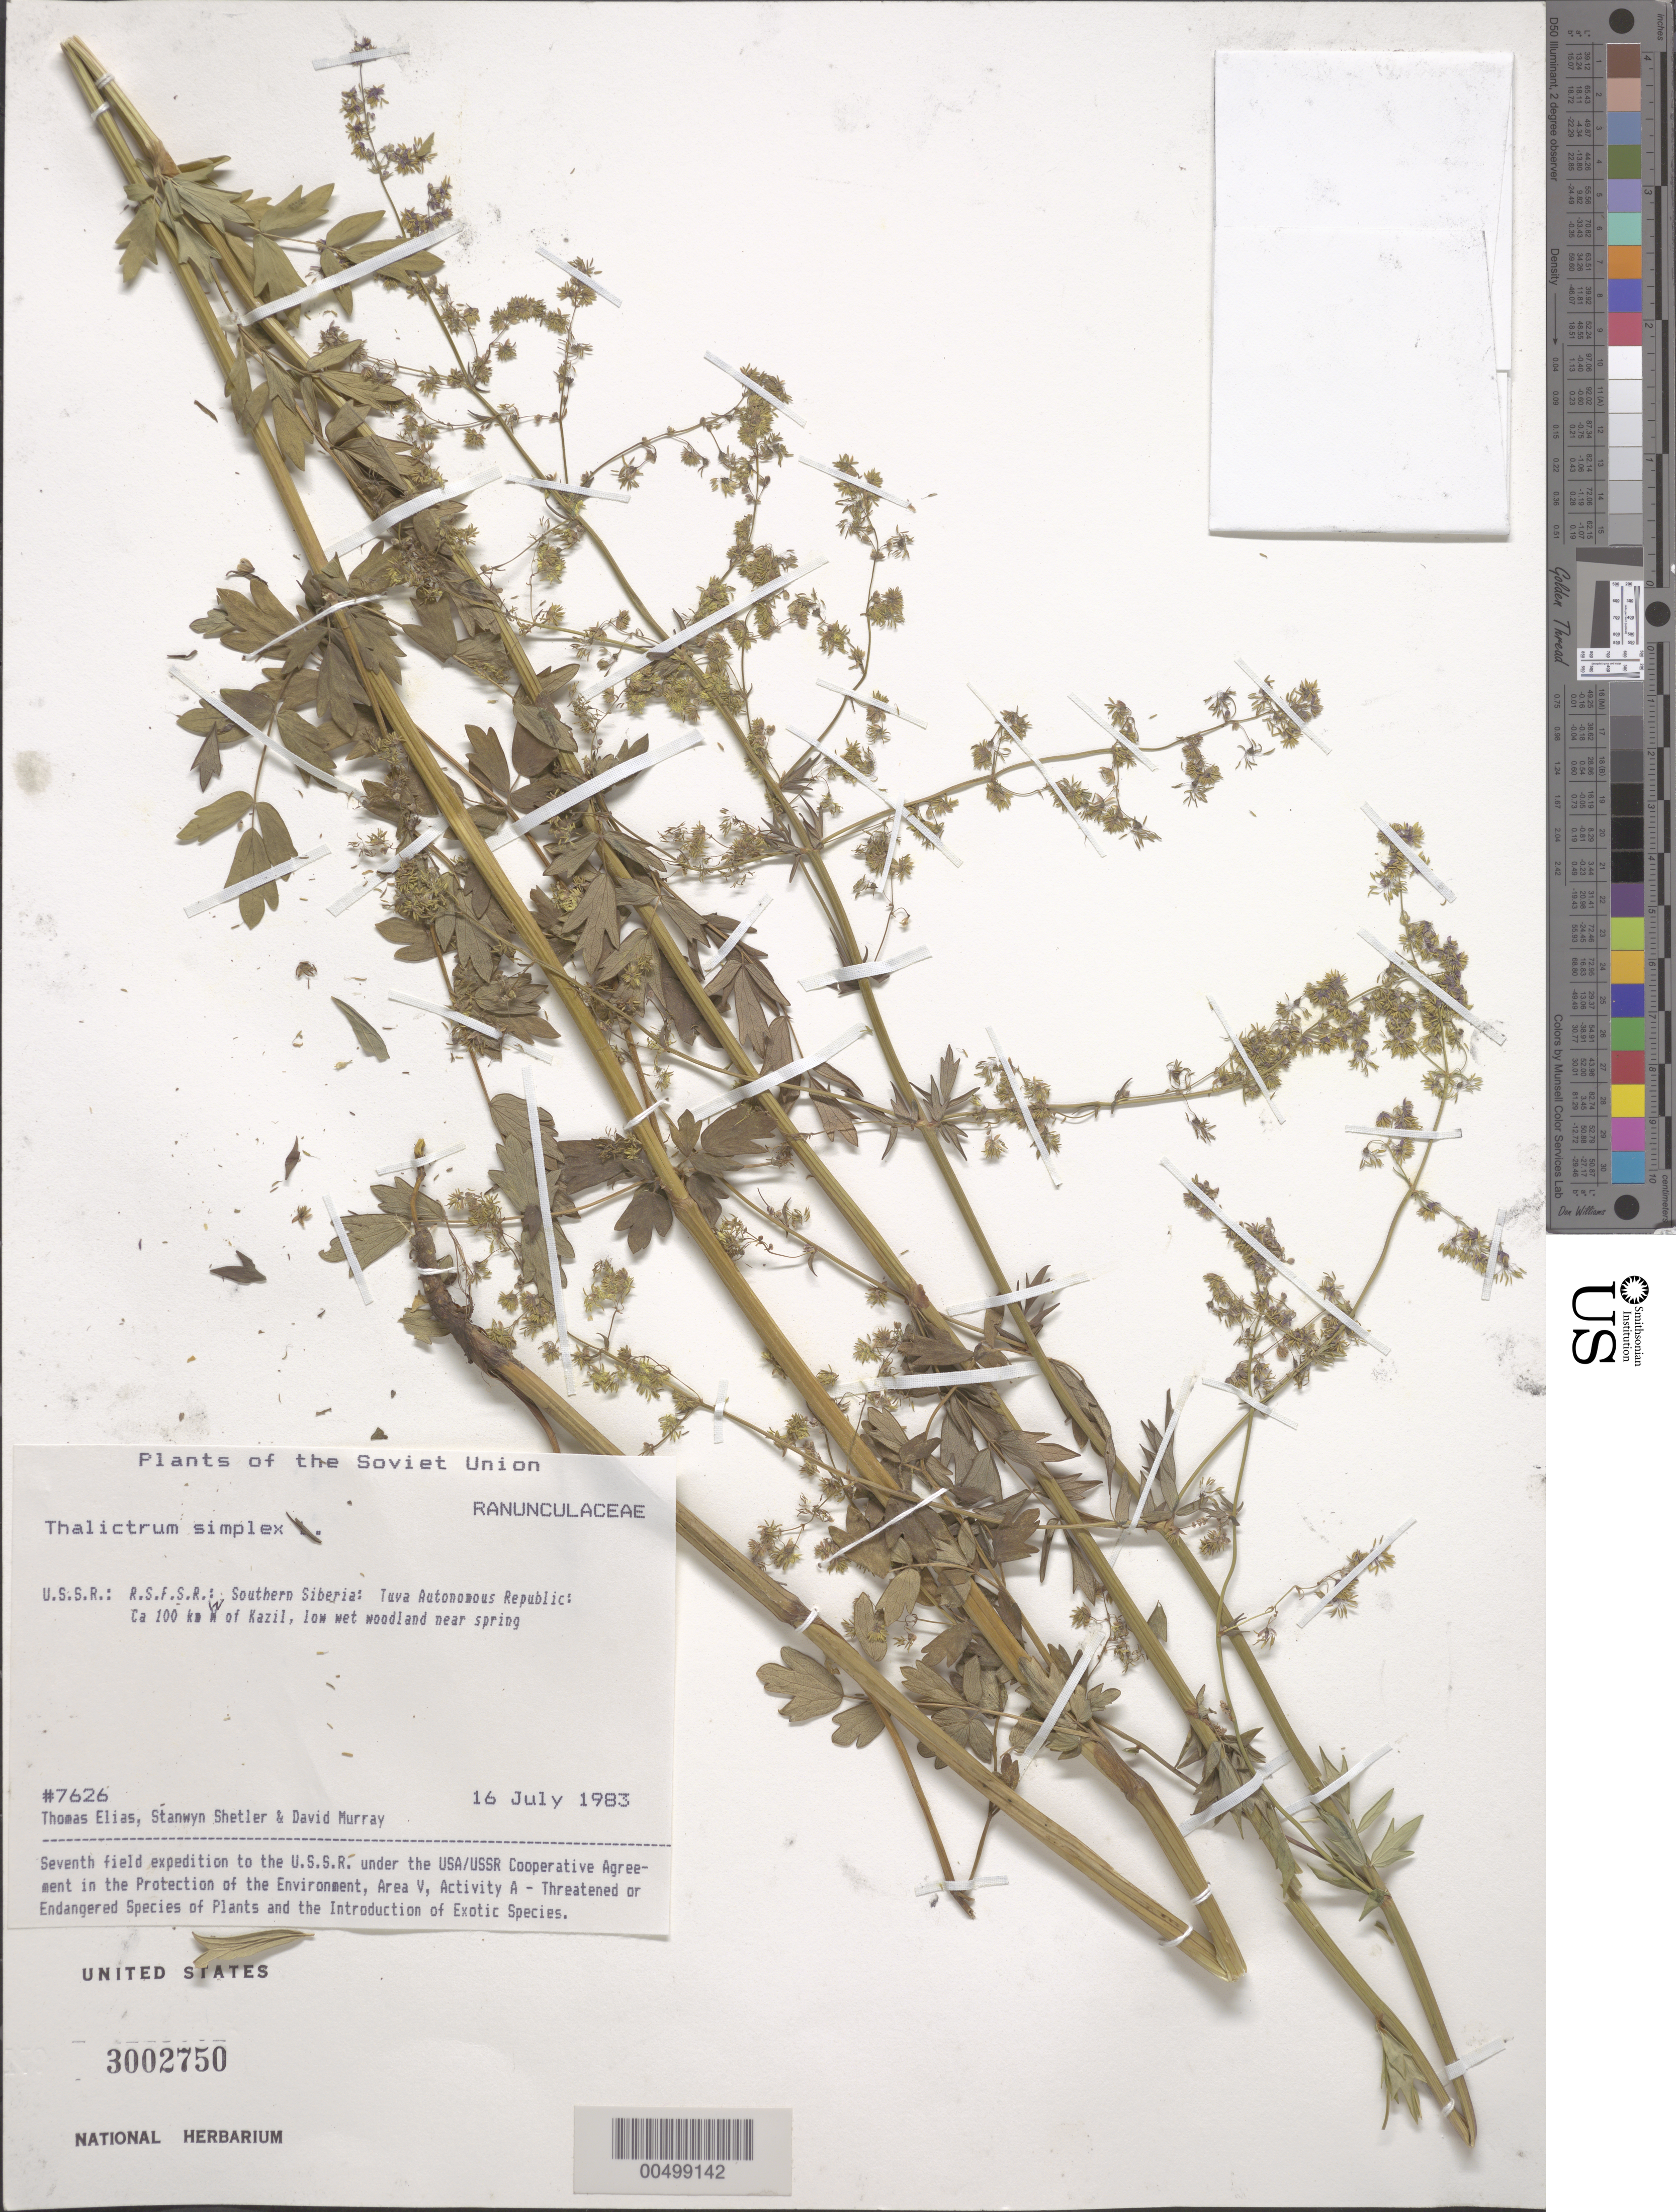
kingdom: Plantae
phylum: Tracheophyta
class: Magnoliopsida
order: Ranunculales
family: Ranunculaceae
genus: Thalictrum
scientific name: Thalictrum simplex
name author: L.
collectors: T. Elias, S. Shetler & D. F. Murray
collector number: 7626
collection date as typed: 16 Jul 1983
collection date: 1983-07-16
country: Russian Federation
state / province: Tuva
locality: ca. 100 km W of Kazil [Kyzyl]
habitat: low wet woodland near spring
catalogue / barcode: US 3002750